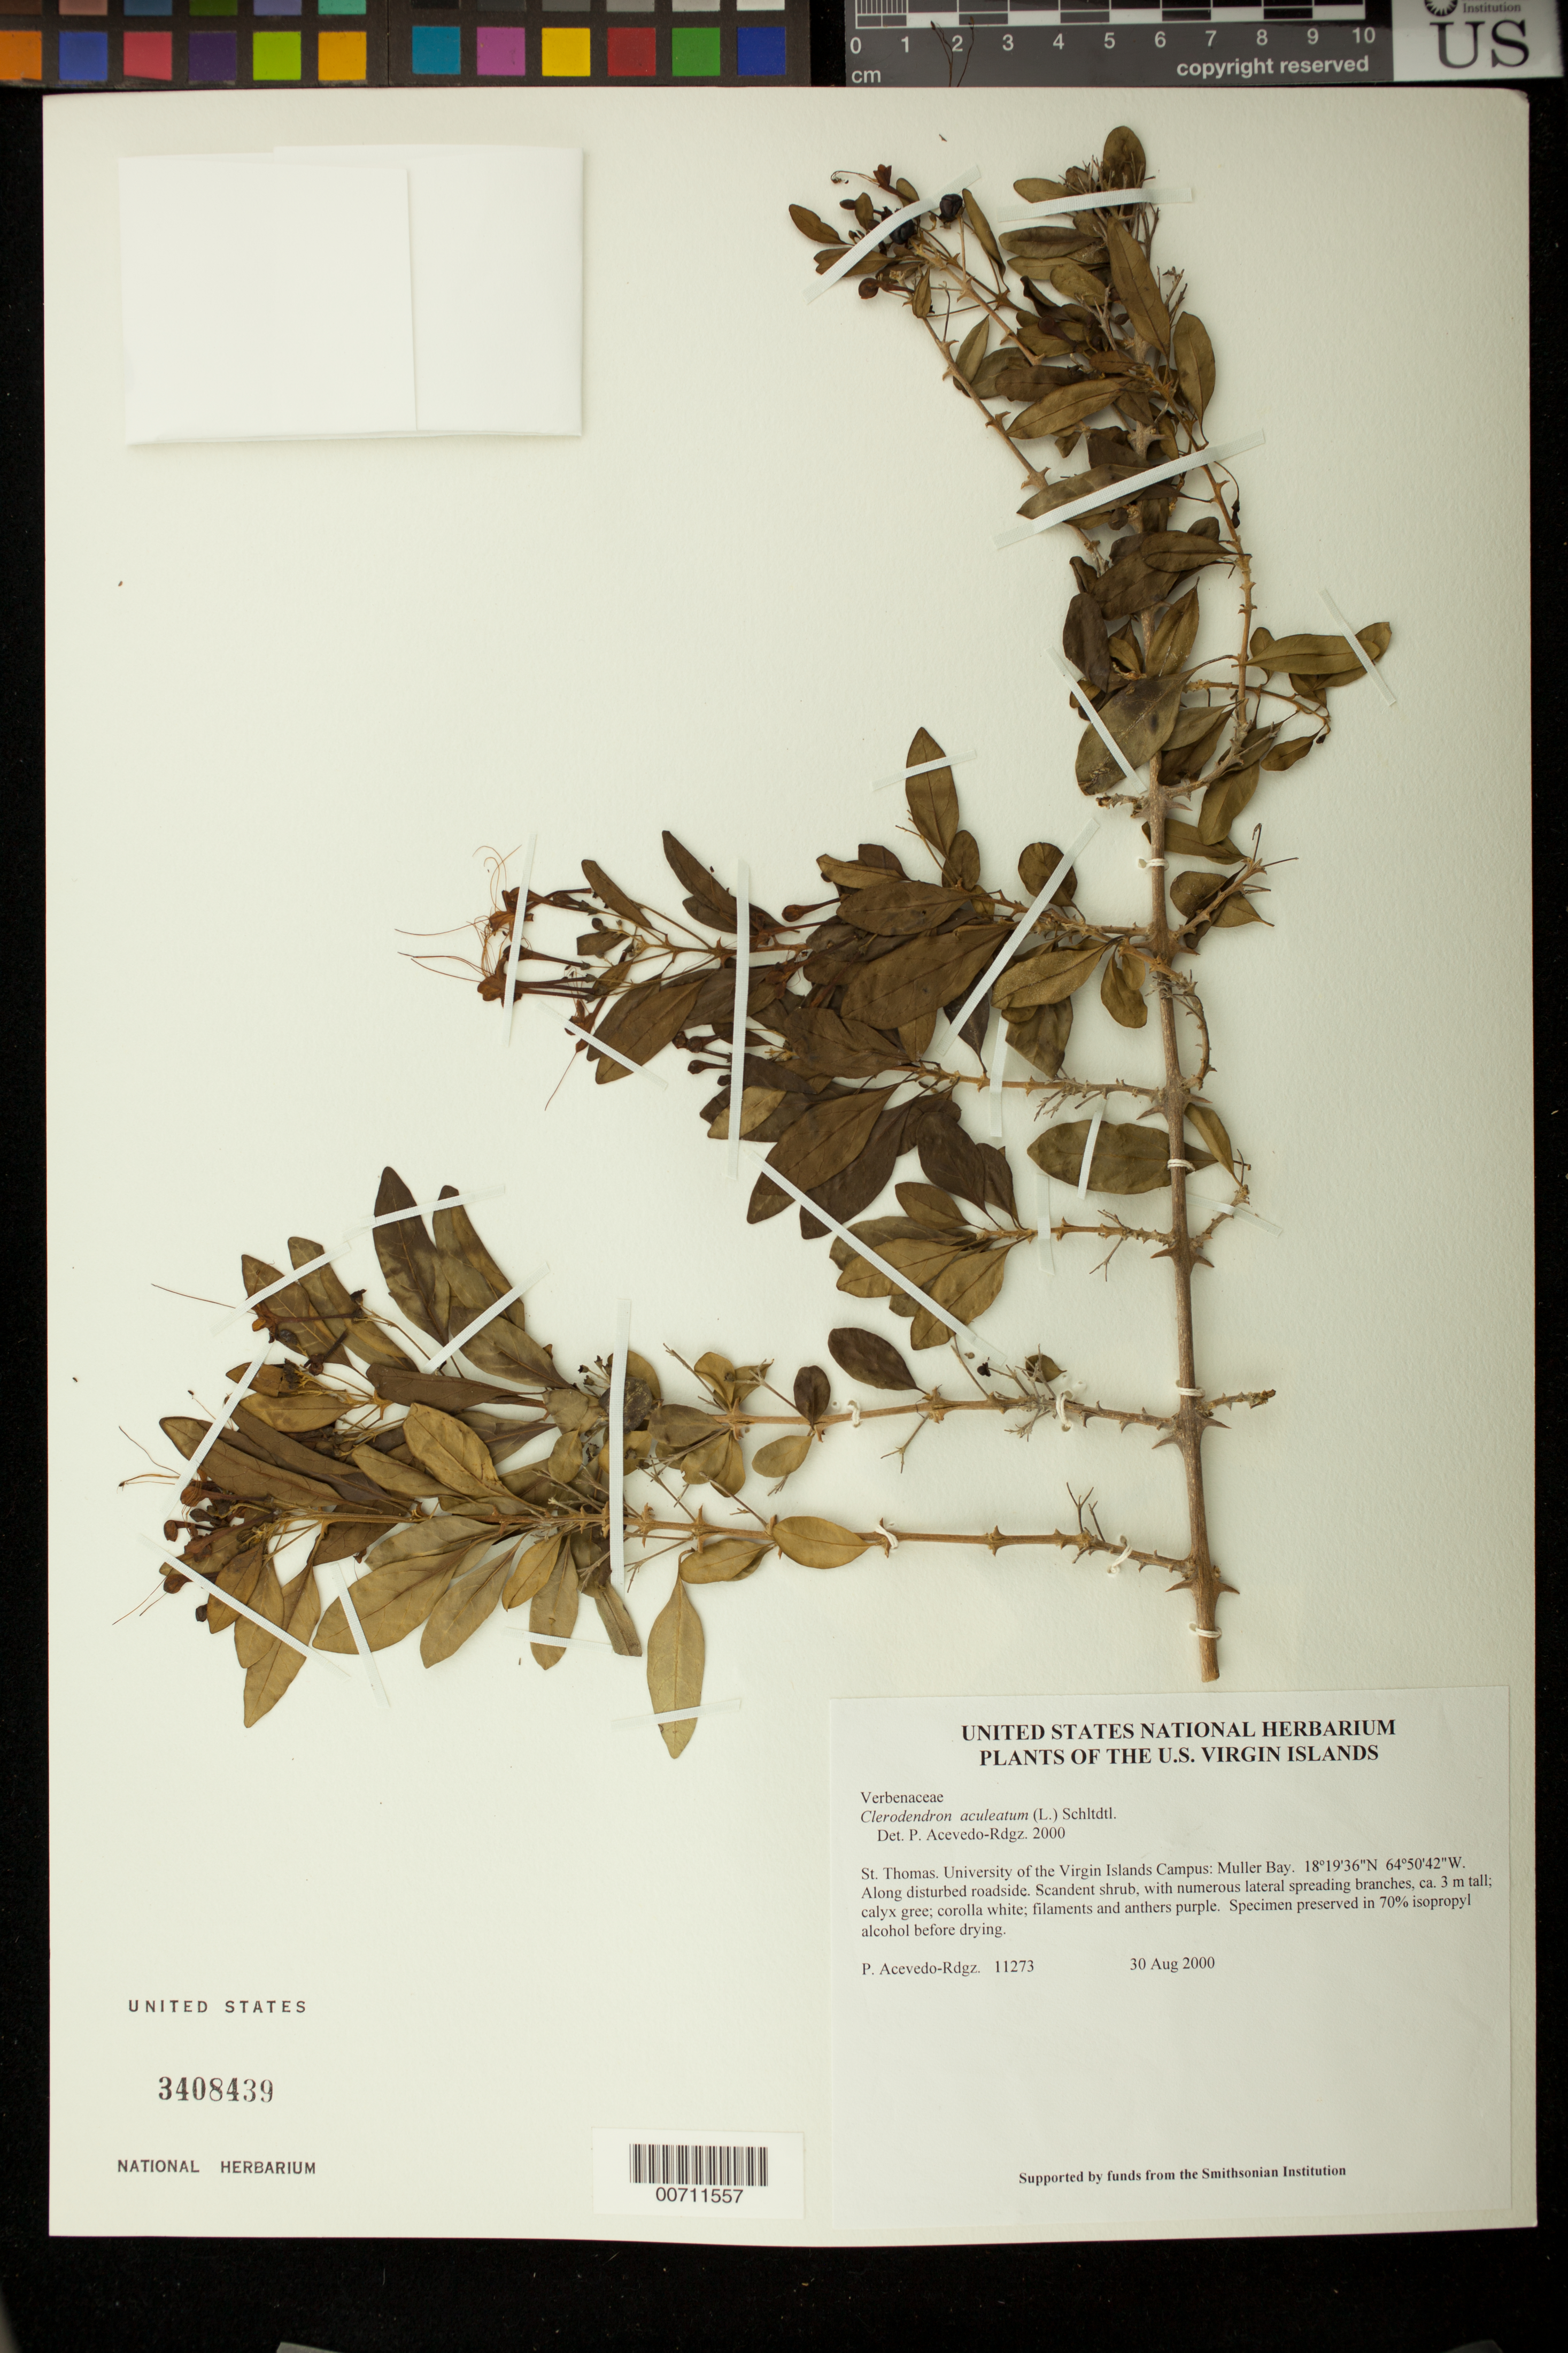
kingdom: Plantae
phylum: Tracheophyta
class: Magnoliopsida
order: Lamiales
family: Lamiaceae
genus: Clerodendrum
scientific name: Clerodendrum aculeatum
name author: (L.) Schltdl.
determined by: Acevedo-Rodríguez, P., (BOT), Smithsonian Institution - National Museum of Natural History (UNITED STATES)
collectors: P. Acevedo-Rodr.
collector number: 11273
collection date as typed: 30 Aug 2000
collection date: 2000-08-30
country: U.S. Virgin Islands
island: St. Thomas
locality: University of the Virgin Islands Campus: Muller Bay.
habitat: Along disturbed roadside.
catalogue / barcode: US 3408439